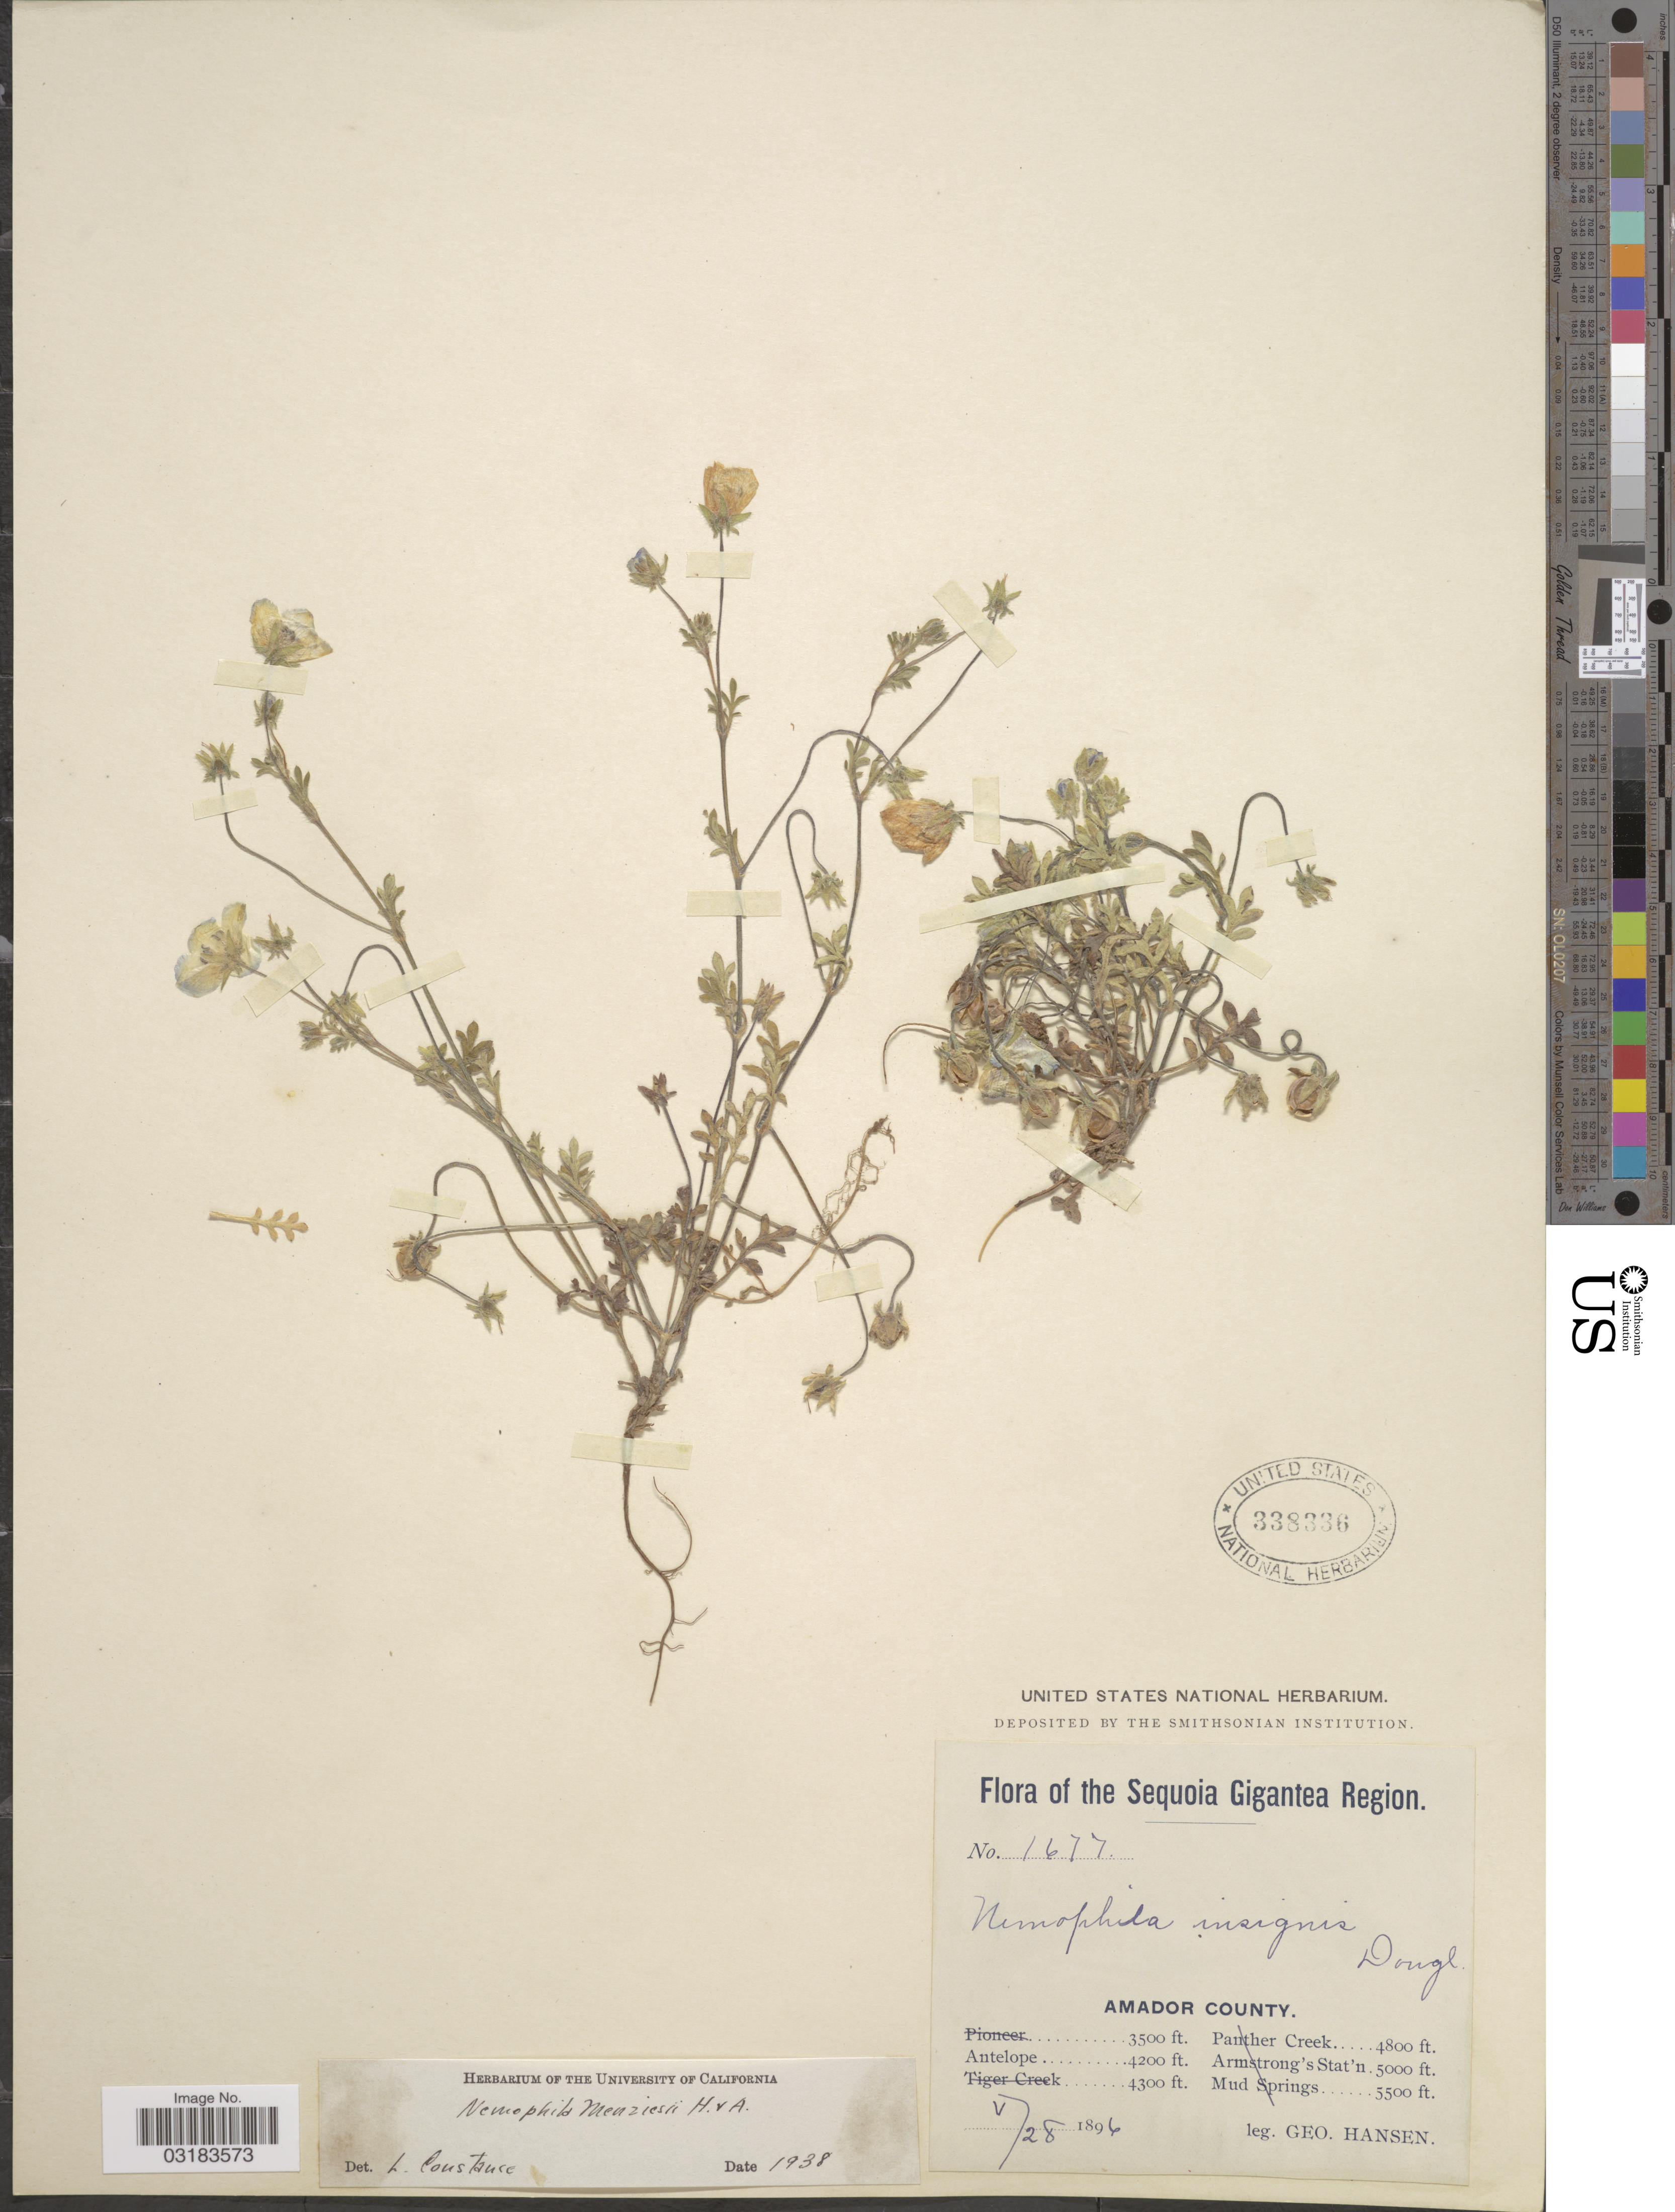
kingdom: Plantae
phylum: Tracheophyta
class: Magnoliopsida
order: Boraginales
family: Hydrophyllaceae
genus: Nemophila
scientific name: Nemophila menziesii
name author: Hook. & Arn.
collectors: G. Hansen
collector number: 1677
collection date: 1896-05-28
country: United States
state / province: California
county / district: Amador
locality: Sequoia Gigantea Region. Amador County. Antelope.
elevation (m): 1280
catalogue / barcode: US 338336